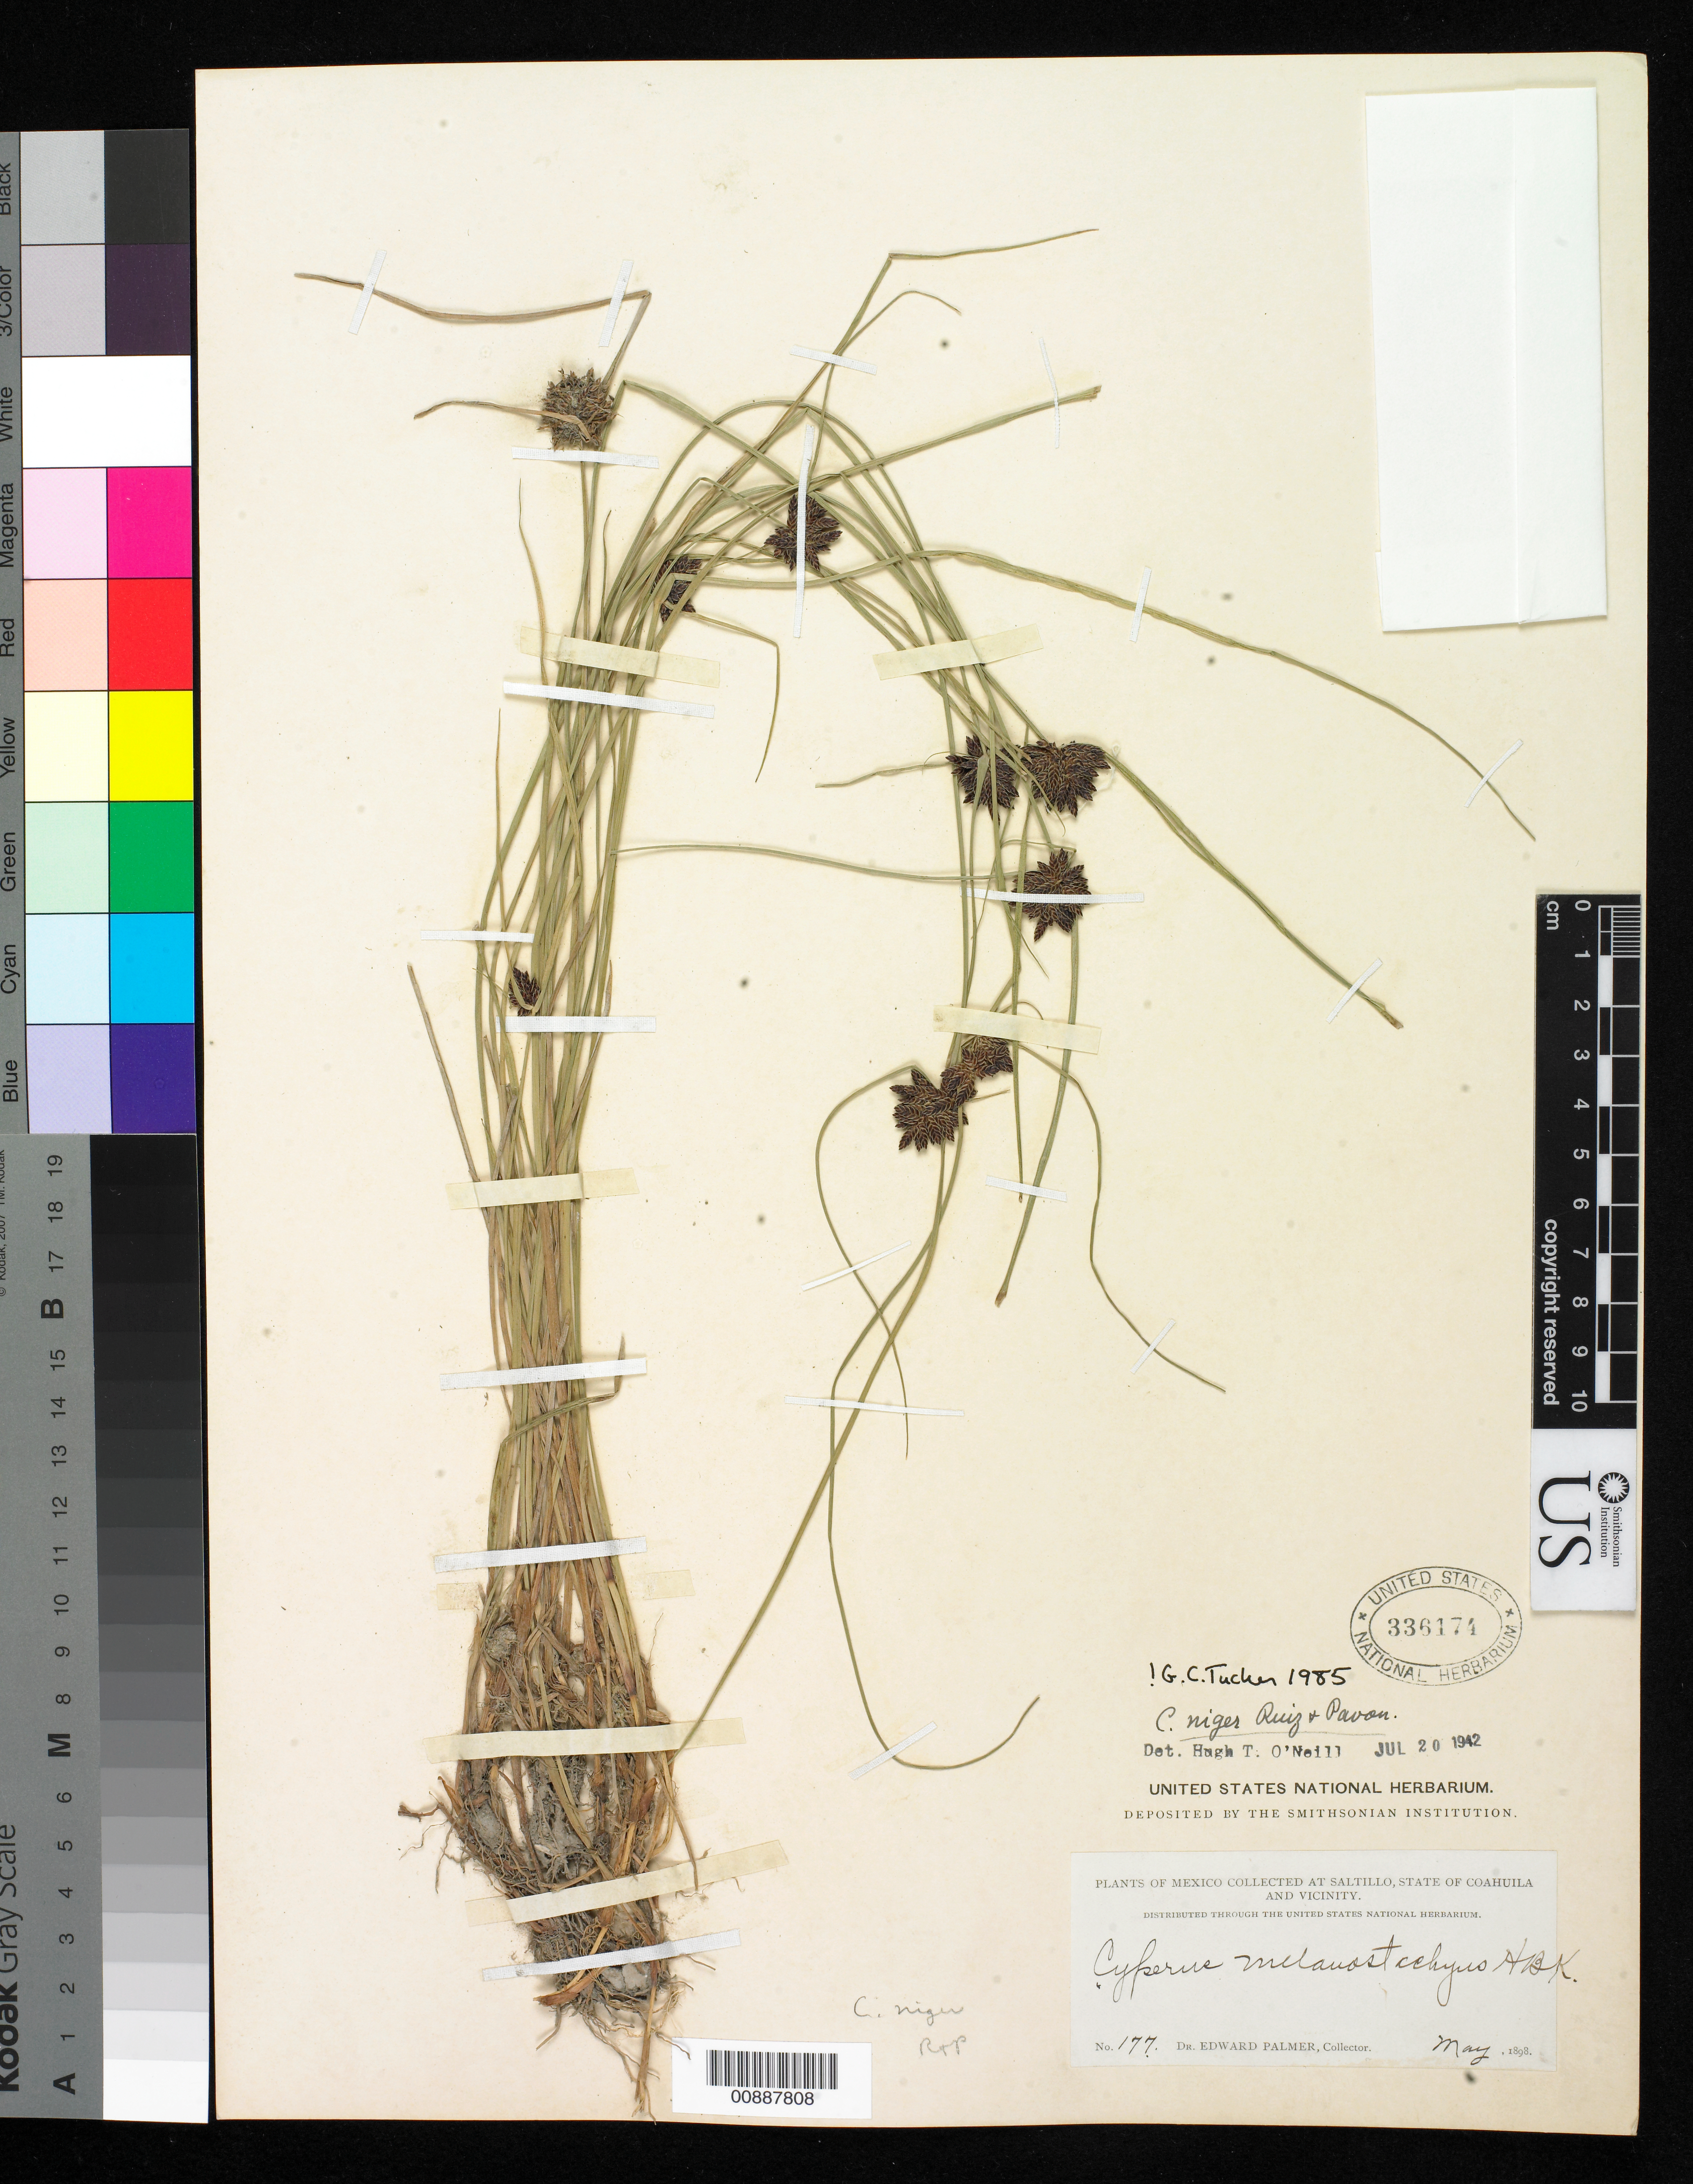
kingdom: Plantae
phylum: Tracheophyta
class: Liliopsida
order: Poales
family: Cyperaceae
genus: Cyperus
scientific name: Cyperus niger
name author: Ruiz & Pav.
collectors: E. Palmer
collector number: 177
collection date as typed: May 1898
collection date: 1898-05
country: Mexico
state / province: Coahuila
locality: Saltillo, Coahuila and vicinity.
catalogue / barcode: US 336174